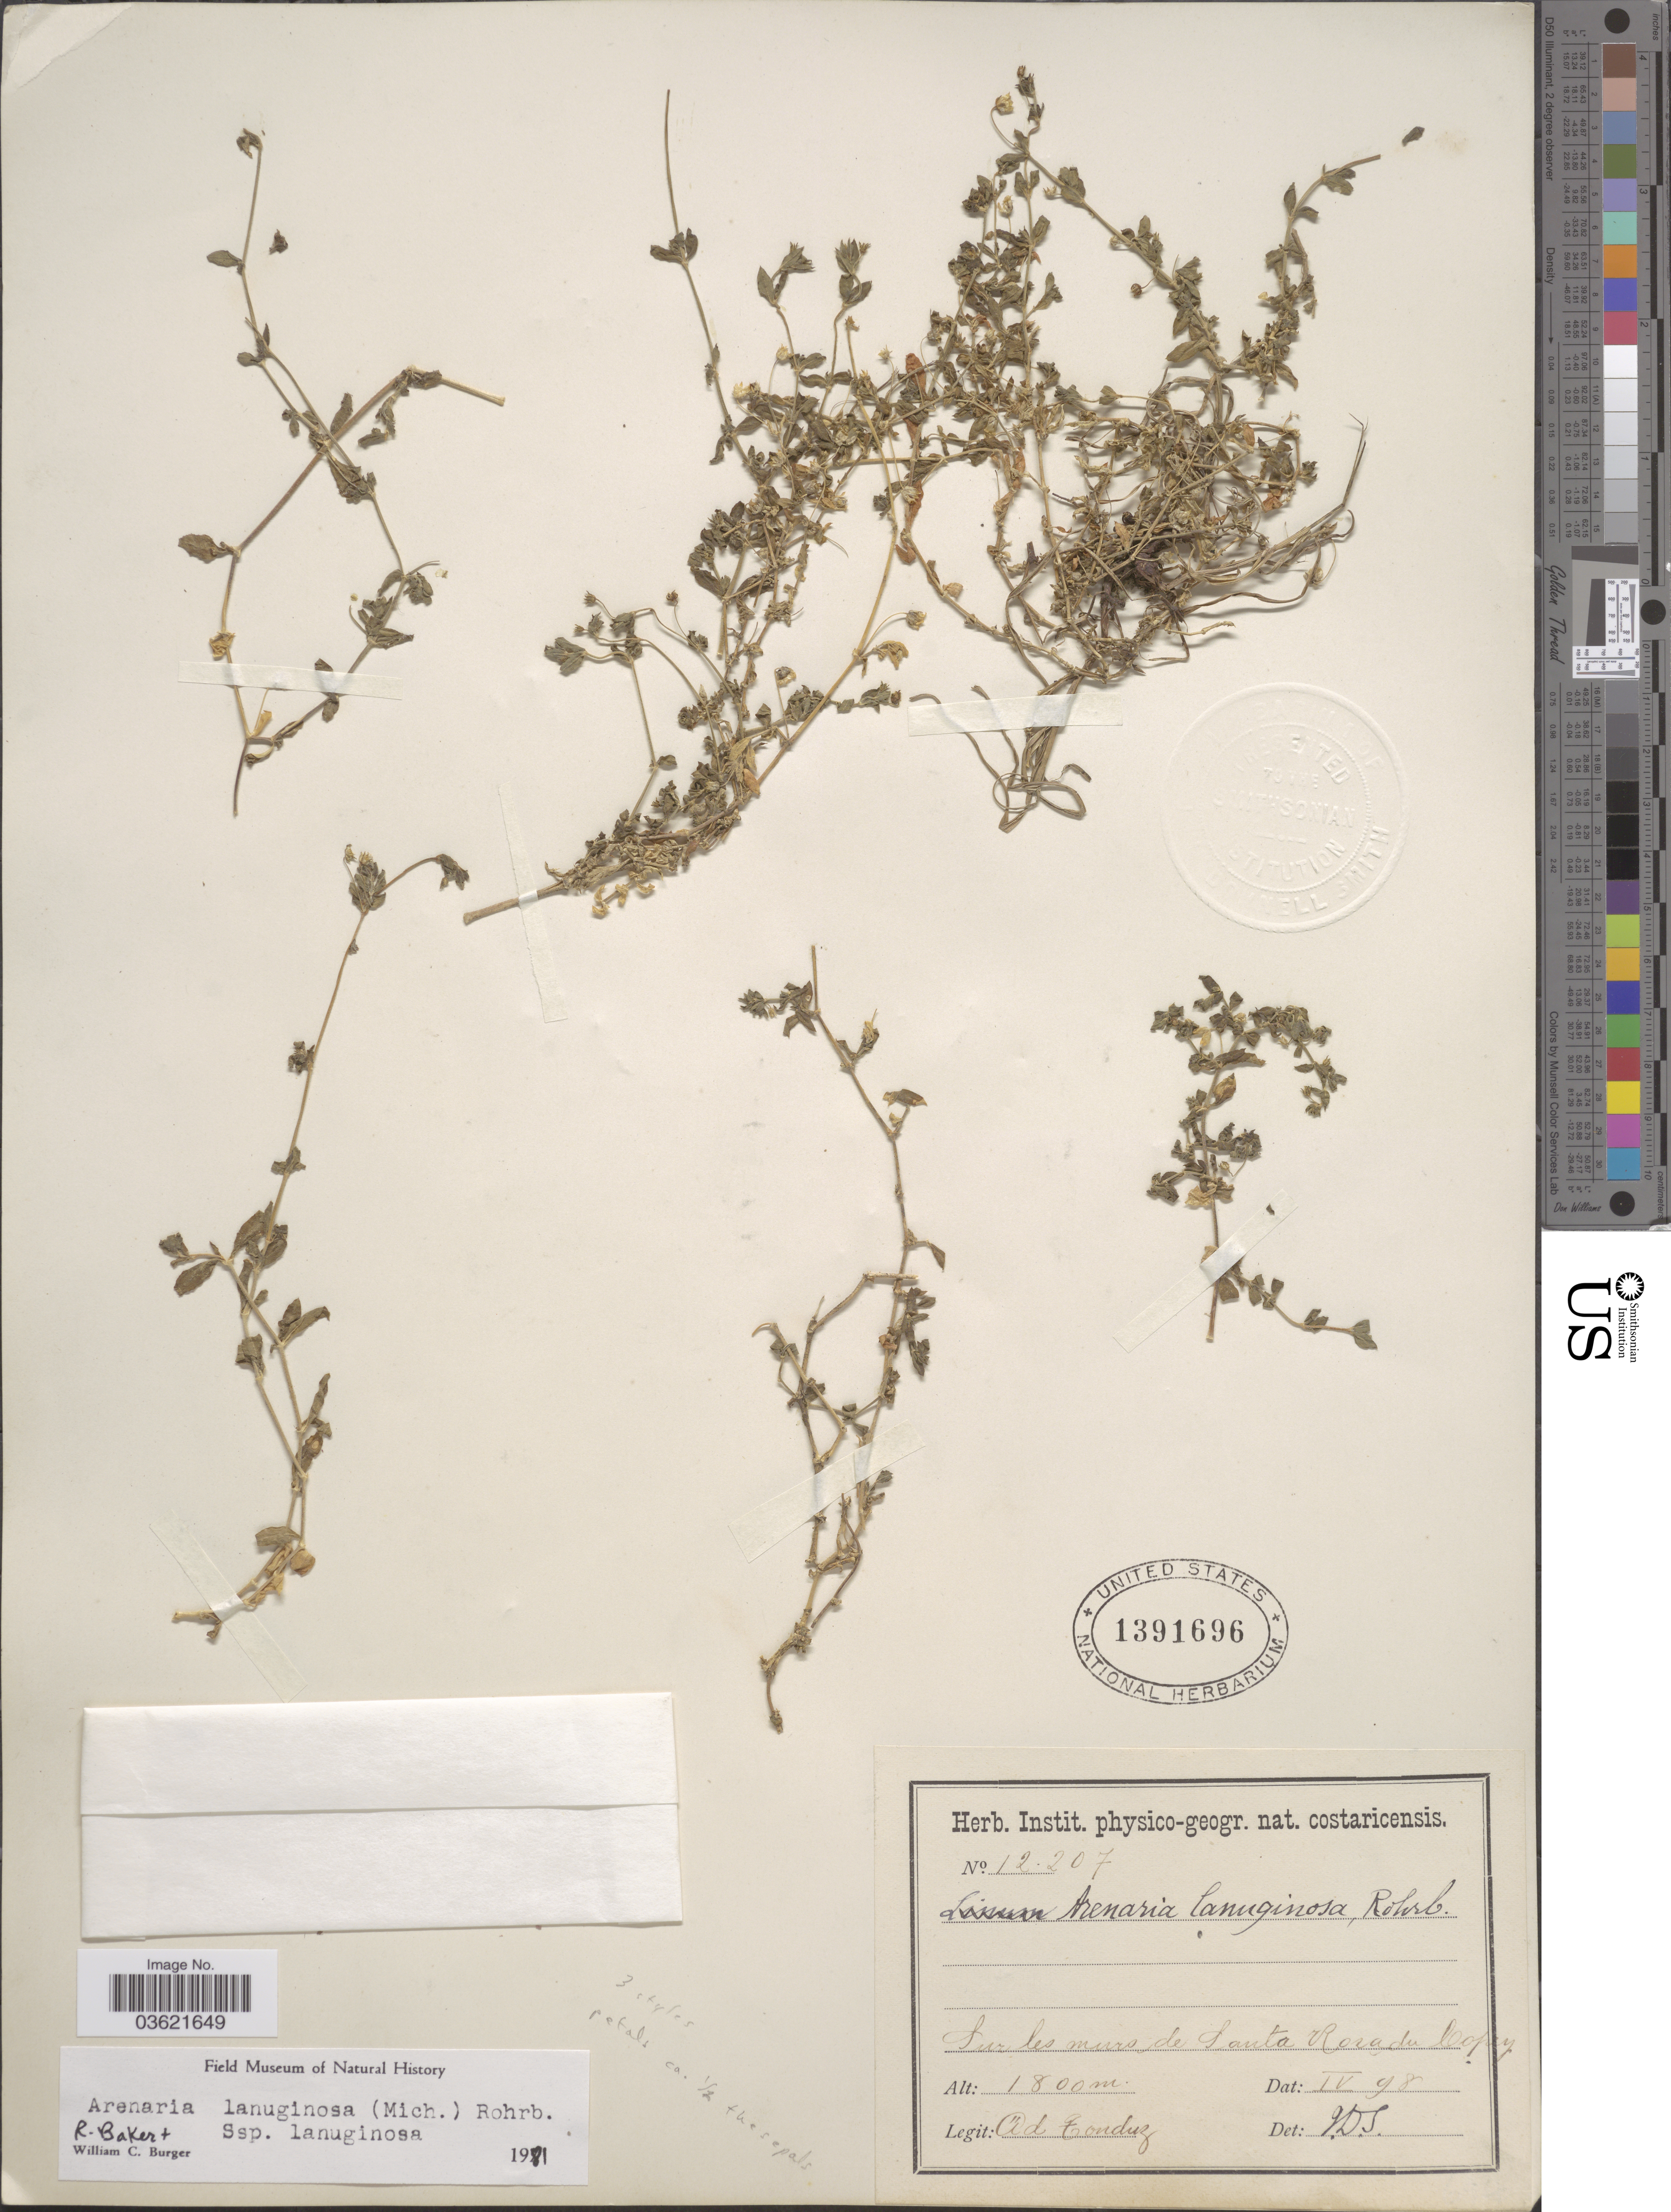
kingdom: Plantae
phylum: Tracheophyta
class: Magnoliopsida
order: Caryophyllales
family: Caryophyllaceae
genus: Arenaria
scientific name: Arenaria lanuginosa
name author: (Michx.) Rohrb.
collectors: A. Tonduz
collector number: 12207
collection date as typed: Transcribed d/m/y: /4/98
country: Costa Rica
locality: Sur les murs, de Santa Rosa du Copey.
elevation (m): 1800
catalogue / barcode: US 1391696